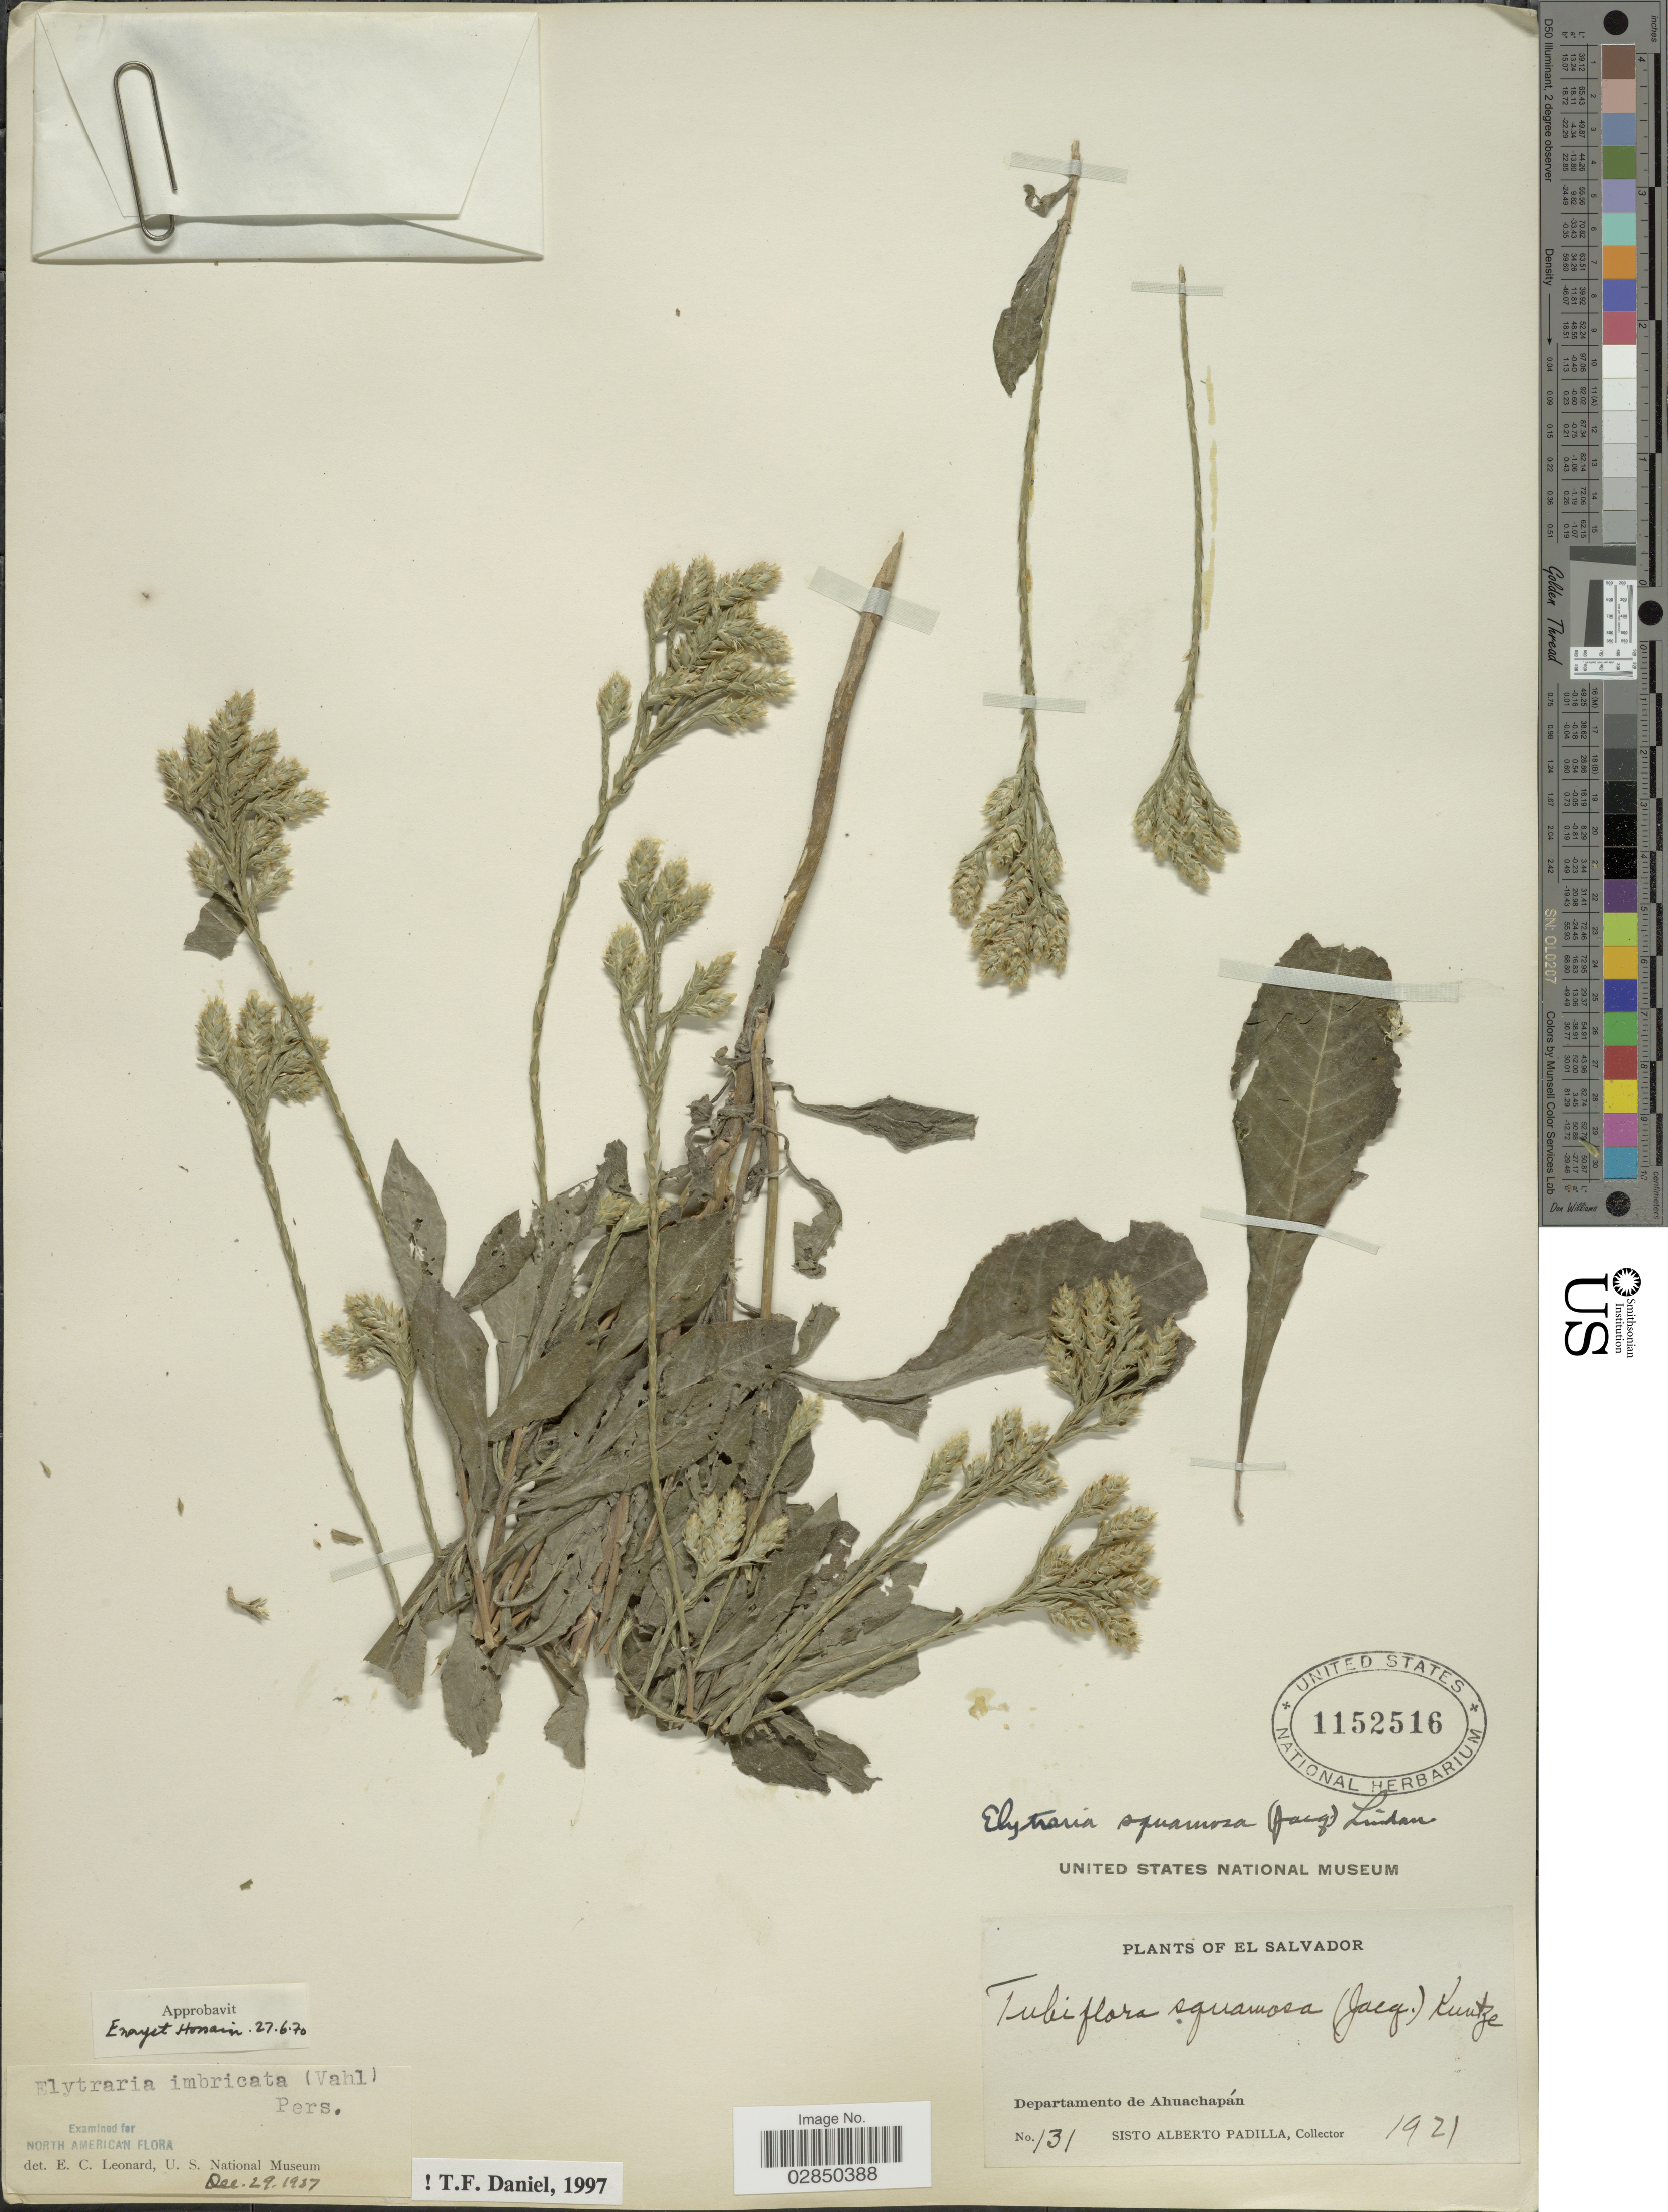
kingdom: Plantae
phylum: Tracheophyta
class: Magnoliopsida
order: Lamiales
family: Acanthaceae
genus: Elytraria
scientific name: Elytraria imbricata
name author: (Vahl) Pers.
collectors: S. A. Padilla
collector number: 131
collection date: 1921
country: El Salvador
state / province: Ahuachapan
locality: Departamento de Ahuachapán.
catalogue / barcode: US 1152516